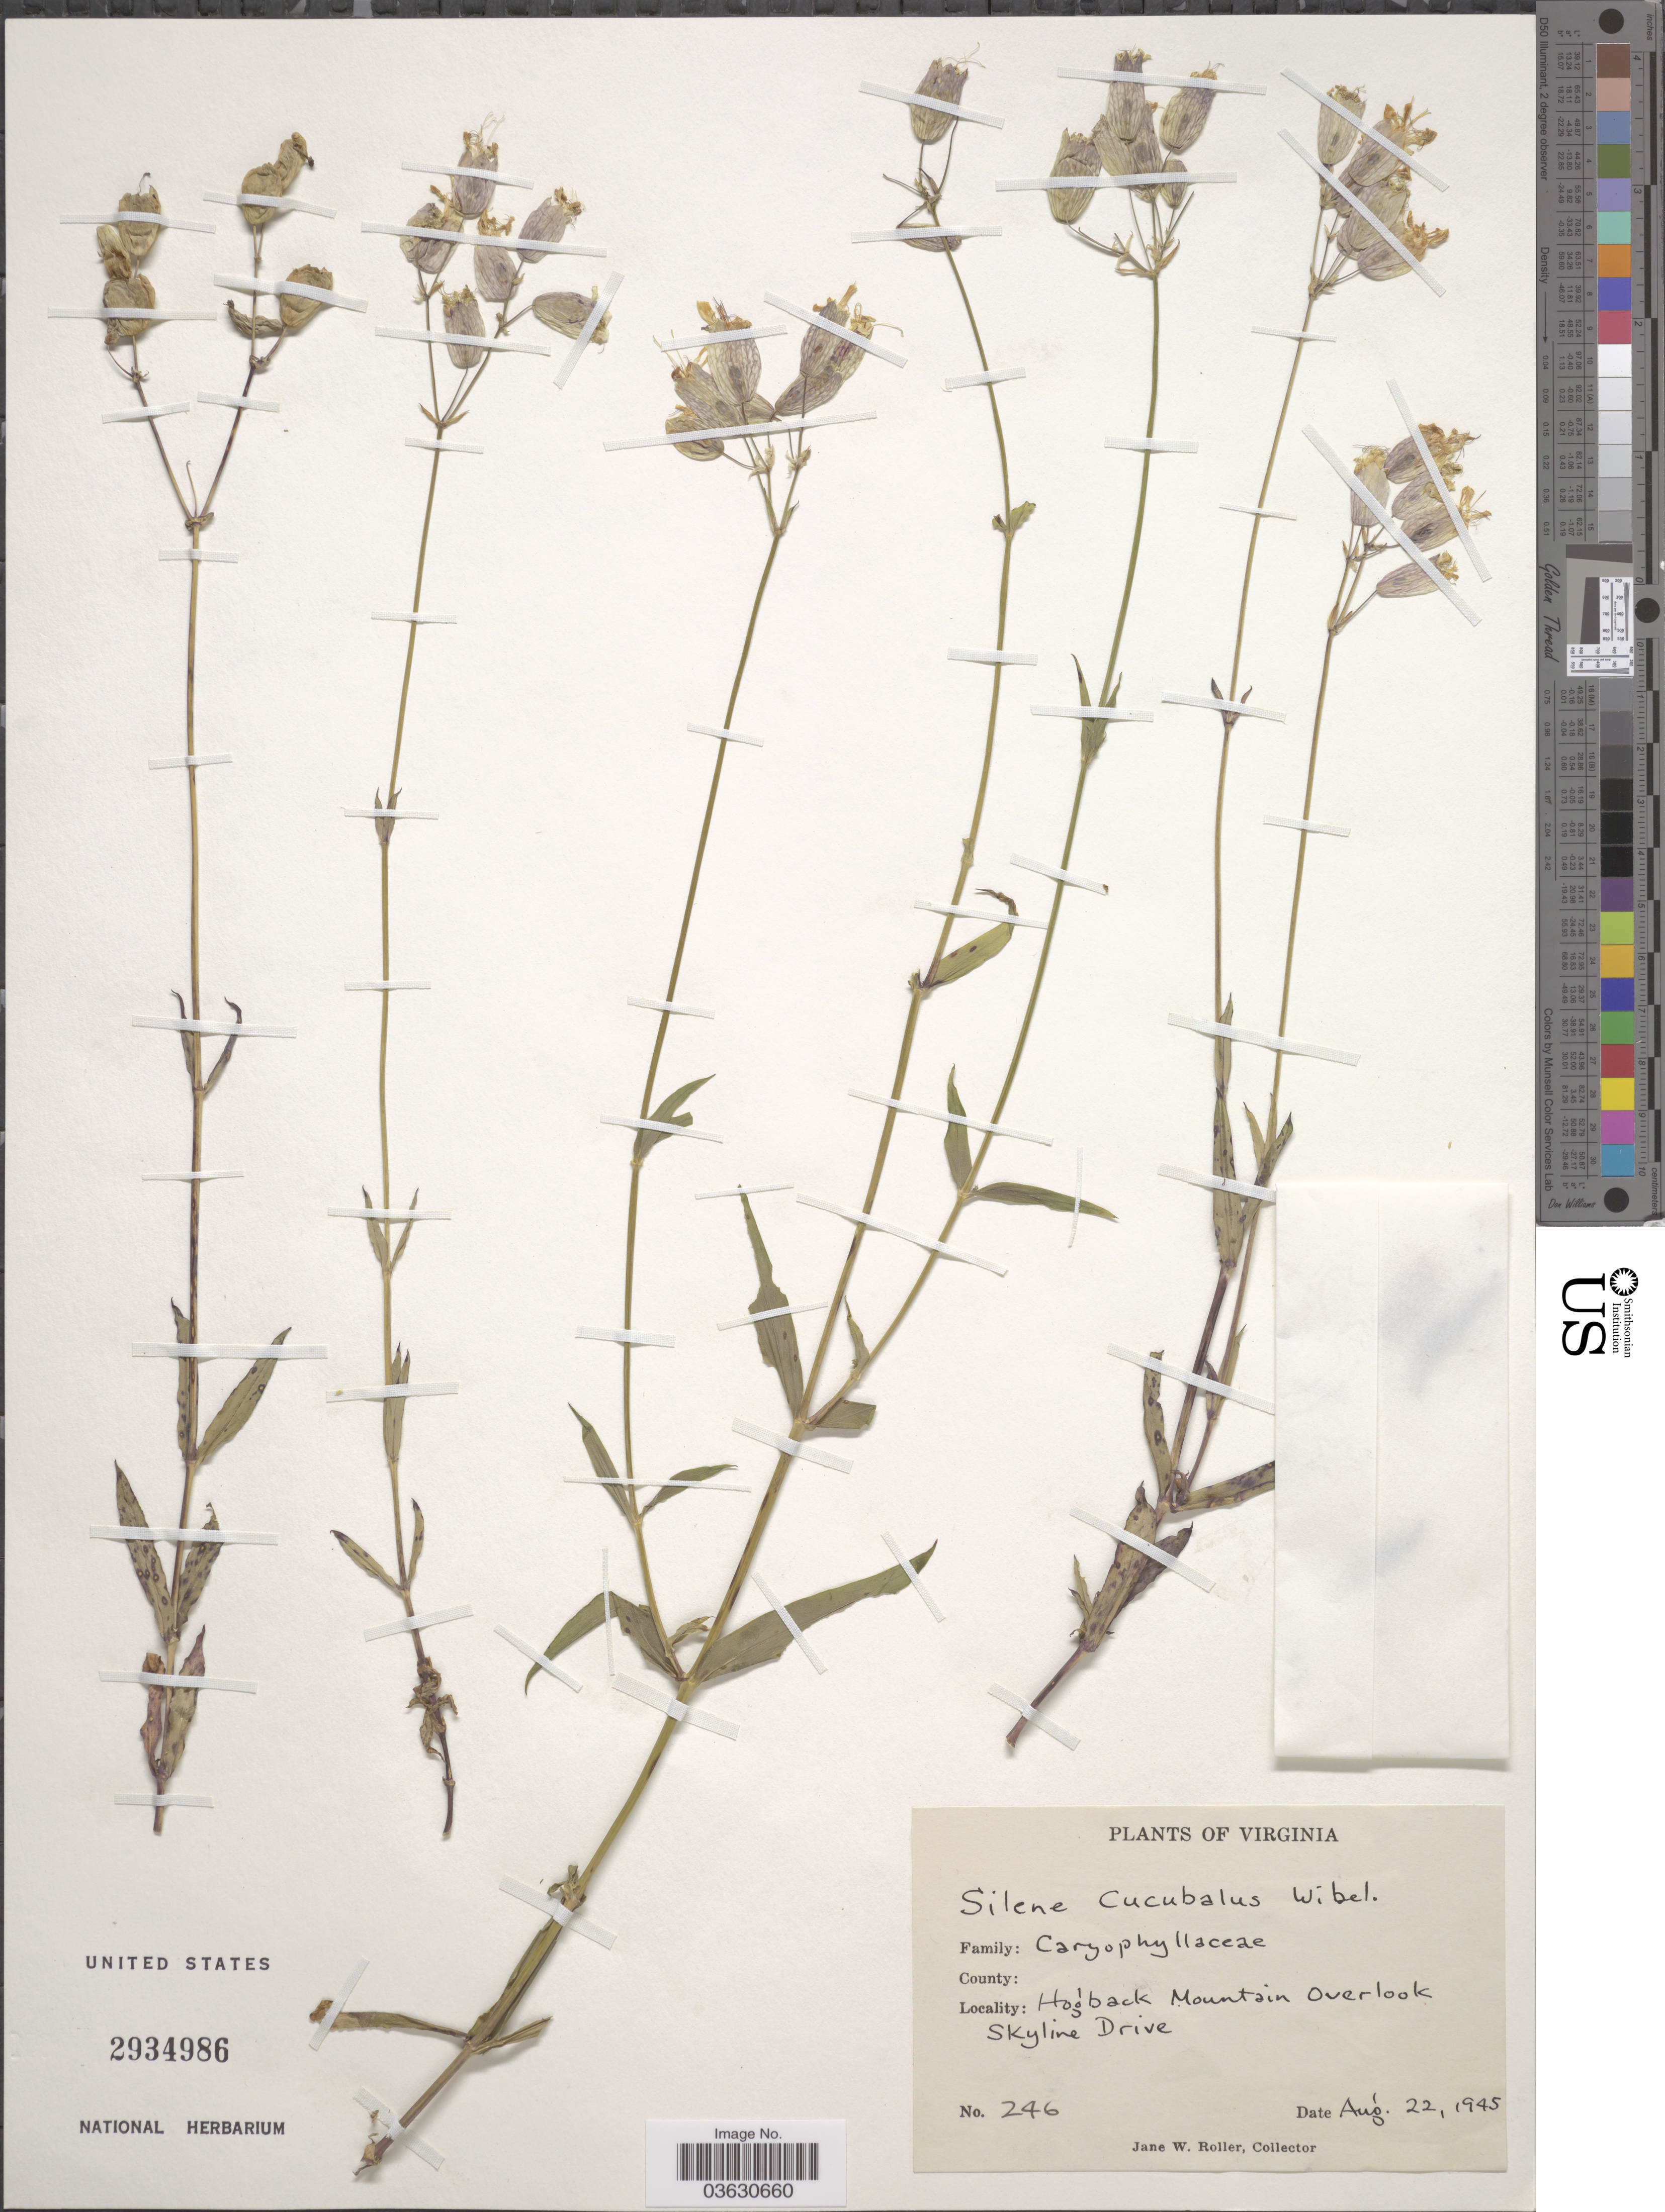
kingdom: Plantae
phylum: Tracheophyta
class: Magnoliopsida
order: Caryophyllales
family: Caryophyllaceae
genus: Silene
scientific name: Silene cucubalus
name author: L.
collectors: J. W. Roller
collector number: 246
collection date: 1945-08-22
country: United States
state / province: Virginia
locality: Hogback Mountain Overlook Skyline Drive.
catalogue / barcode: US 2934986